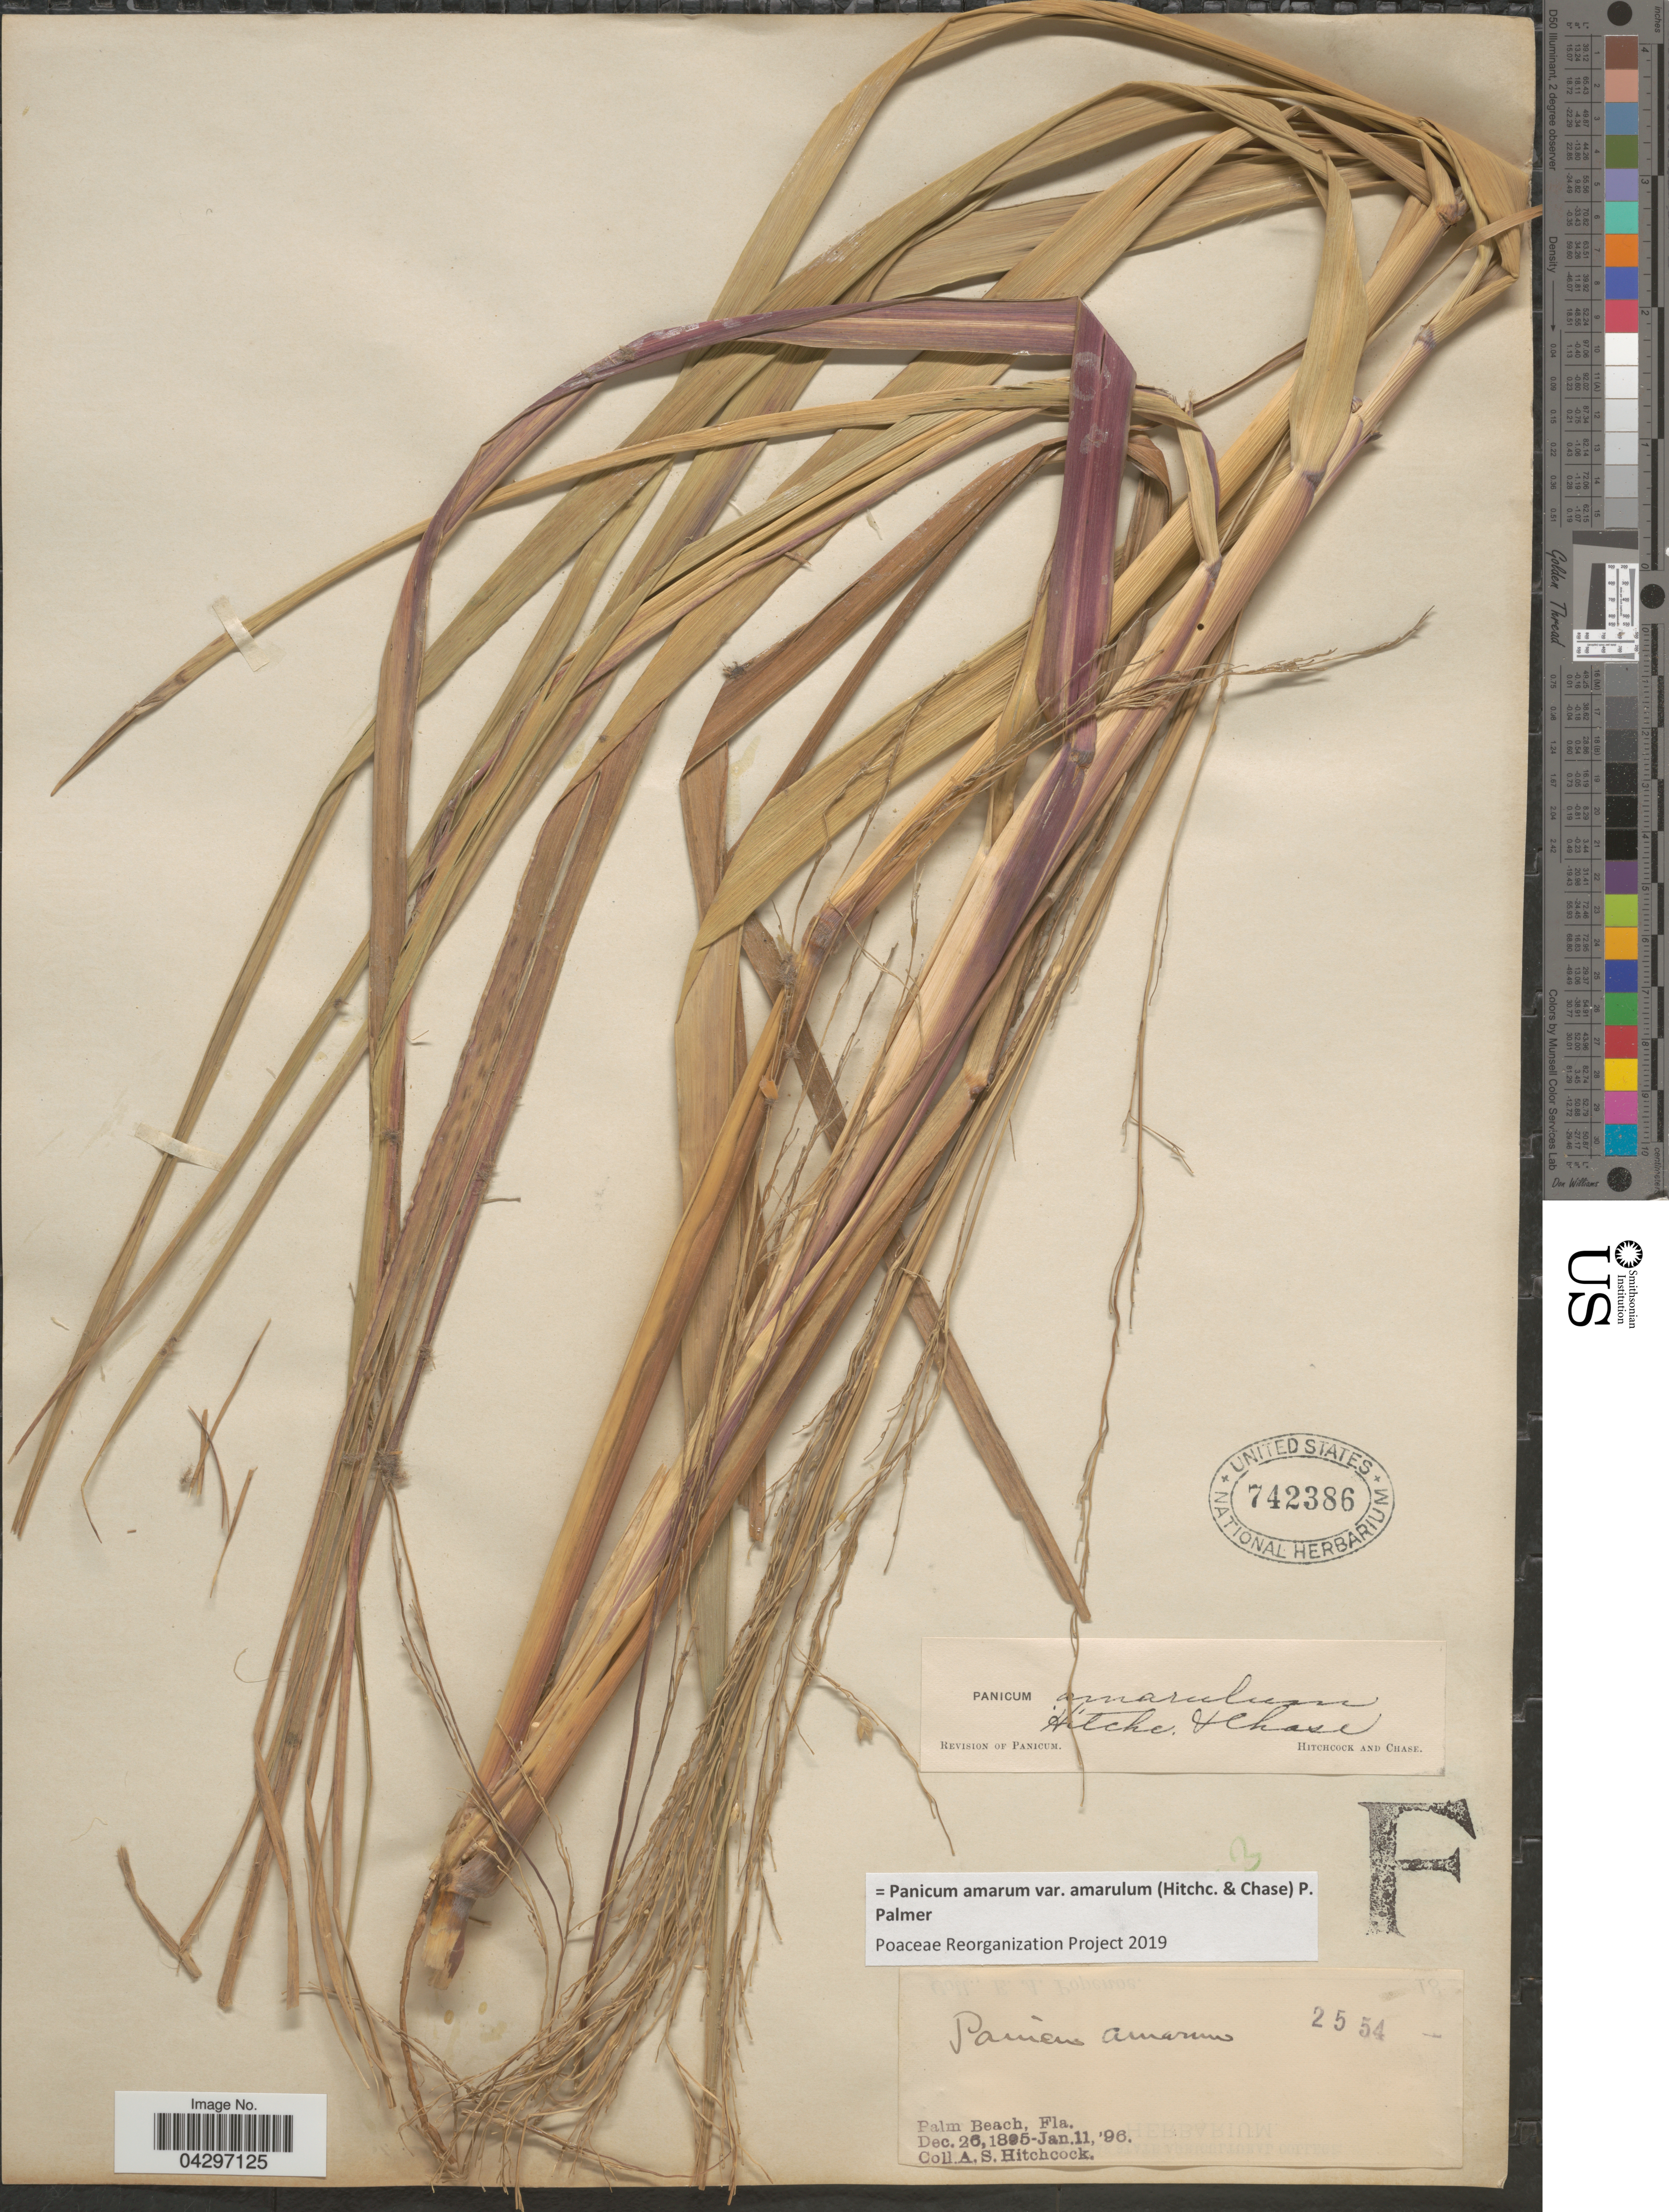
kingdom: Plantae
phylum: Tracheophyta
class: Liliopsida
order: Poales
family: Poaceae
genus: Panicum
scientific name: Panicum amarum var. amarulum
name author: (Hitchc. & Chase) Freckmann & Lelong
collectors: A. S. Hitchcock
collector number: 2554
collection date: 1895-12-26/1896-01-11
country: United States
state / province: Florida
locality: Palm Beach.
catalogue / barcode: US 742386